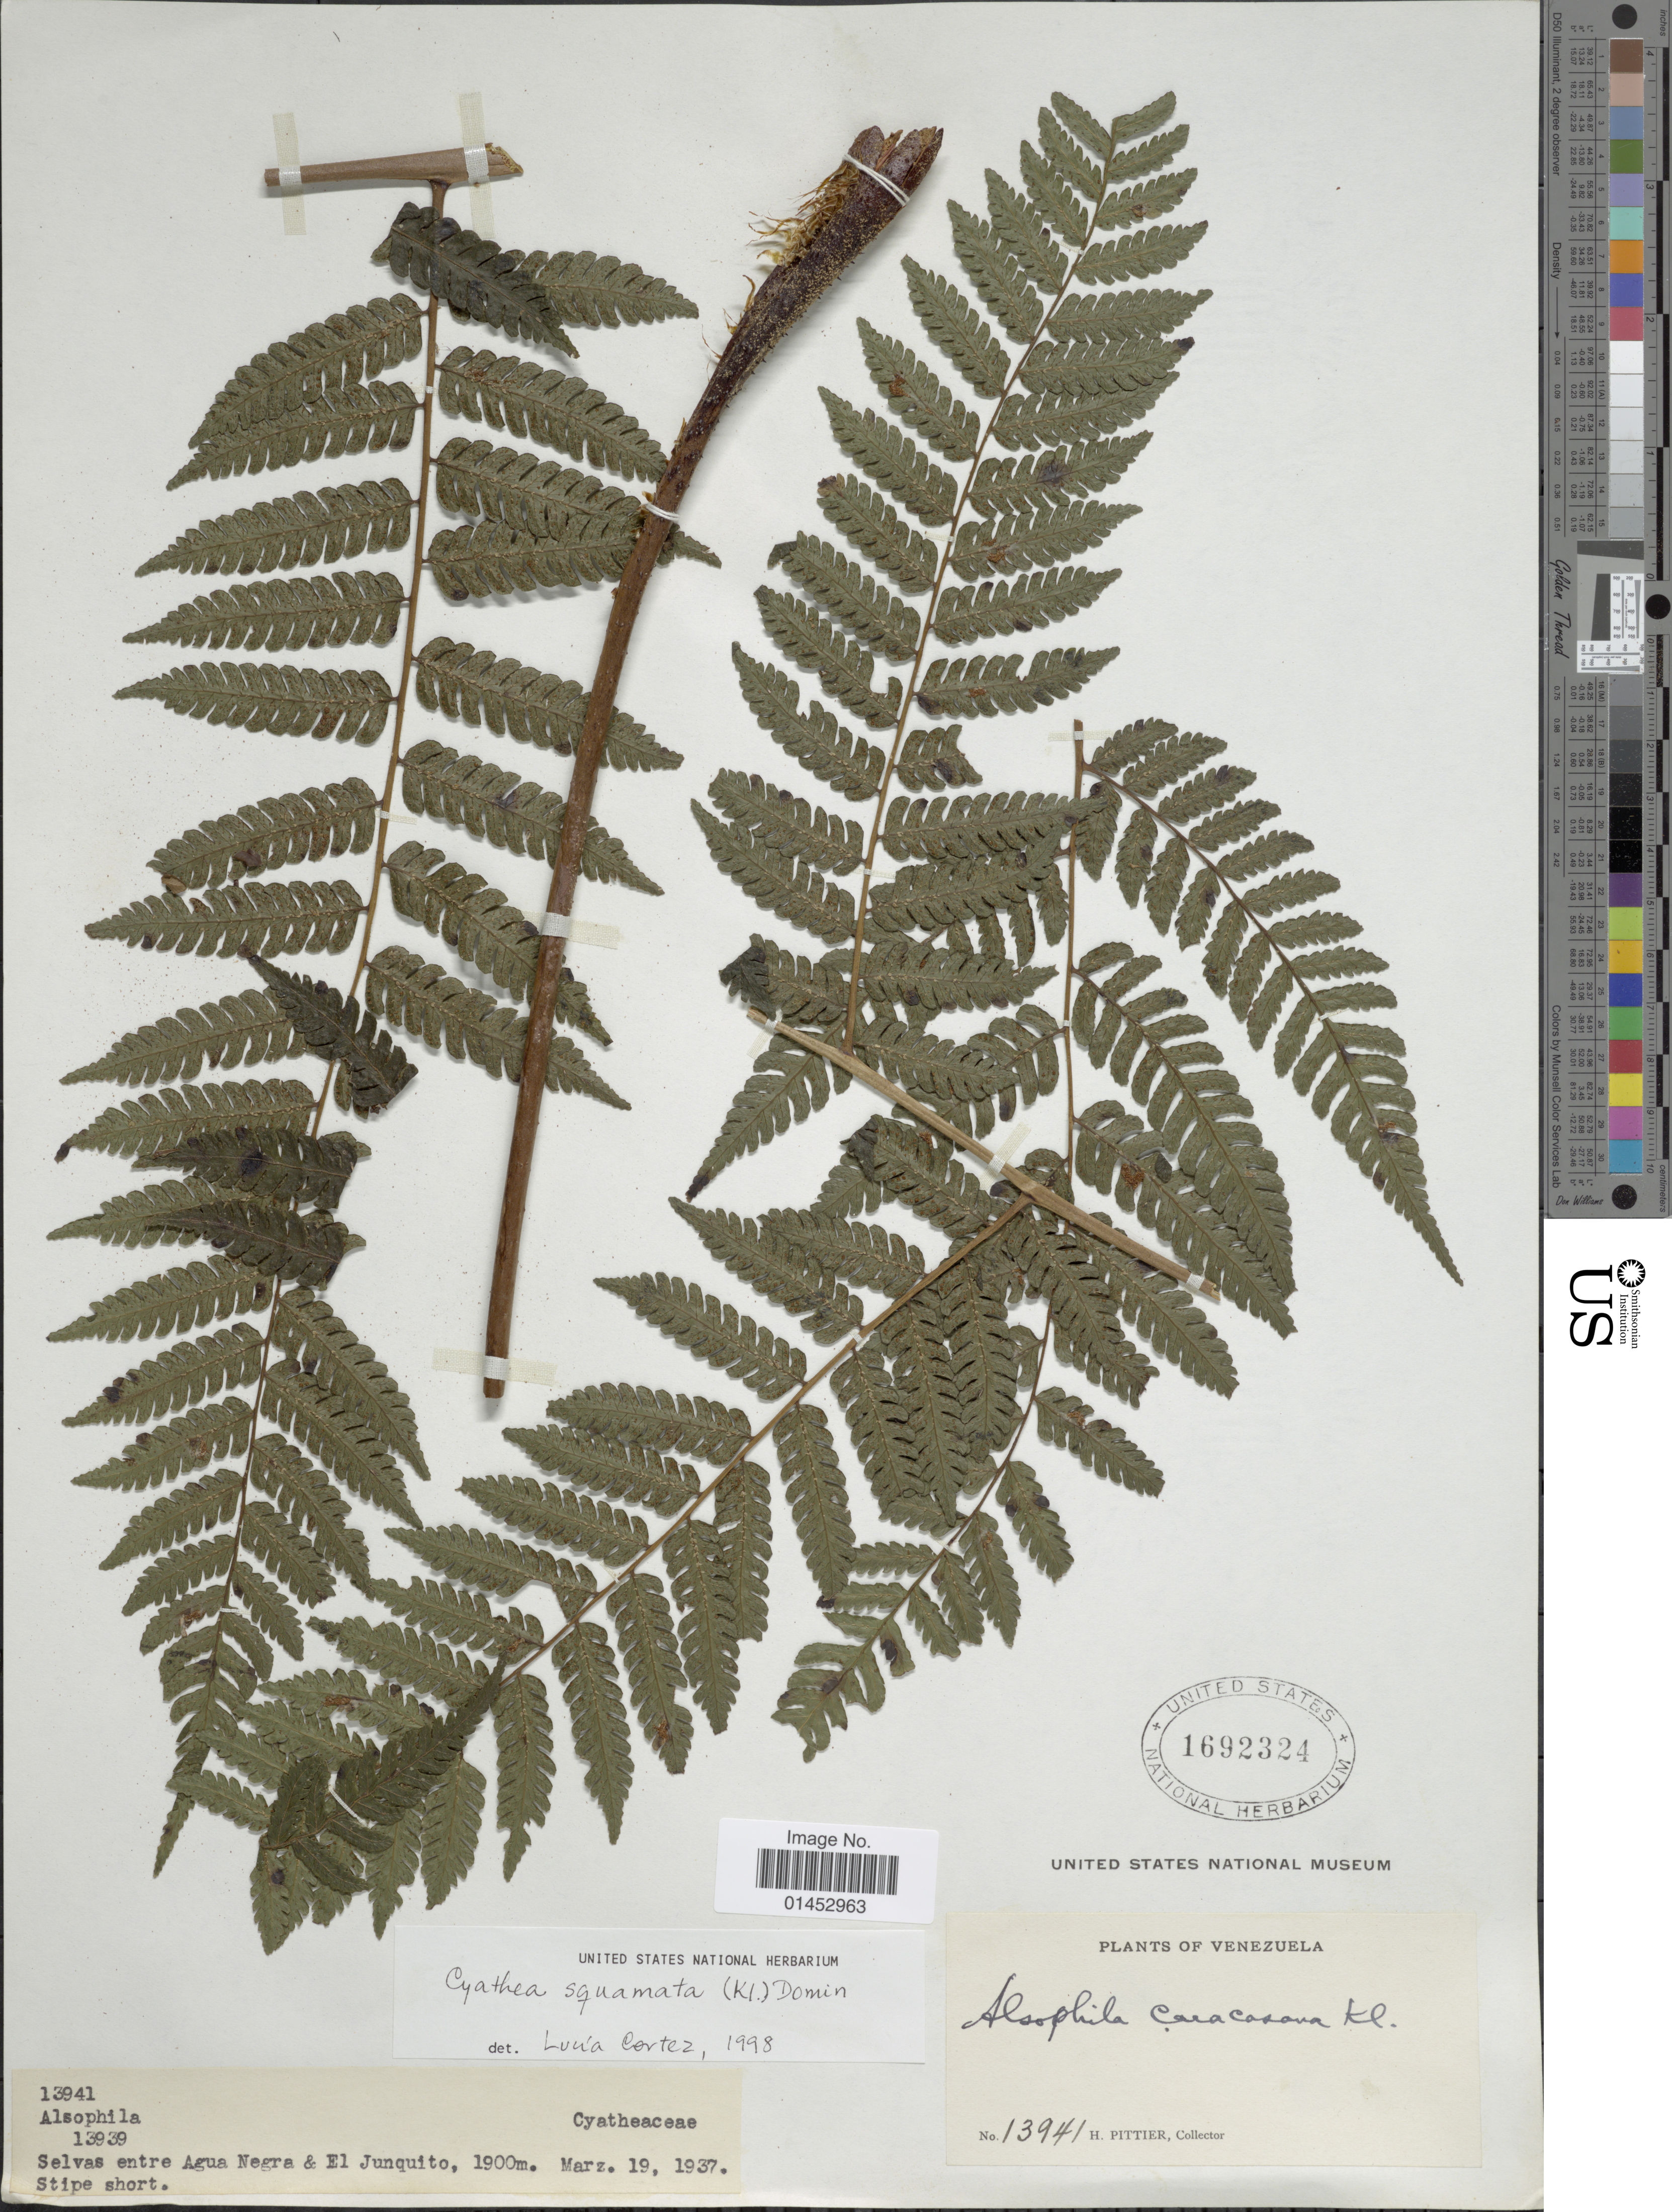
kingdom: Plantae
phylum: Tracheophyta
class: Polypodiopsida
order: Cyatheales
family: Cyatheaceae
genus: Cyathea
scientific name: Cyathea squamata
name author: (Klotzsch) Domin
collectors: H. F. Pittier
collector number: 13941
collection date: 1937-03-19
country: Venezuela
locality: Selvas entre Agua Negra & El Junquito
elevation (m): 1900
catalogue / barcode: US 1692324